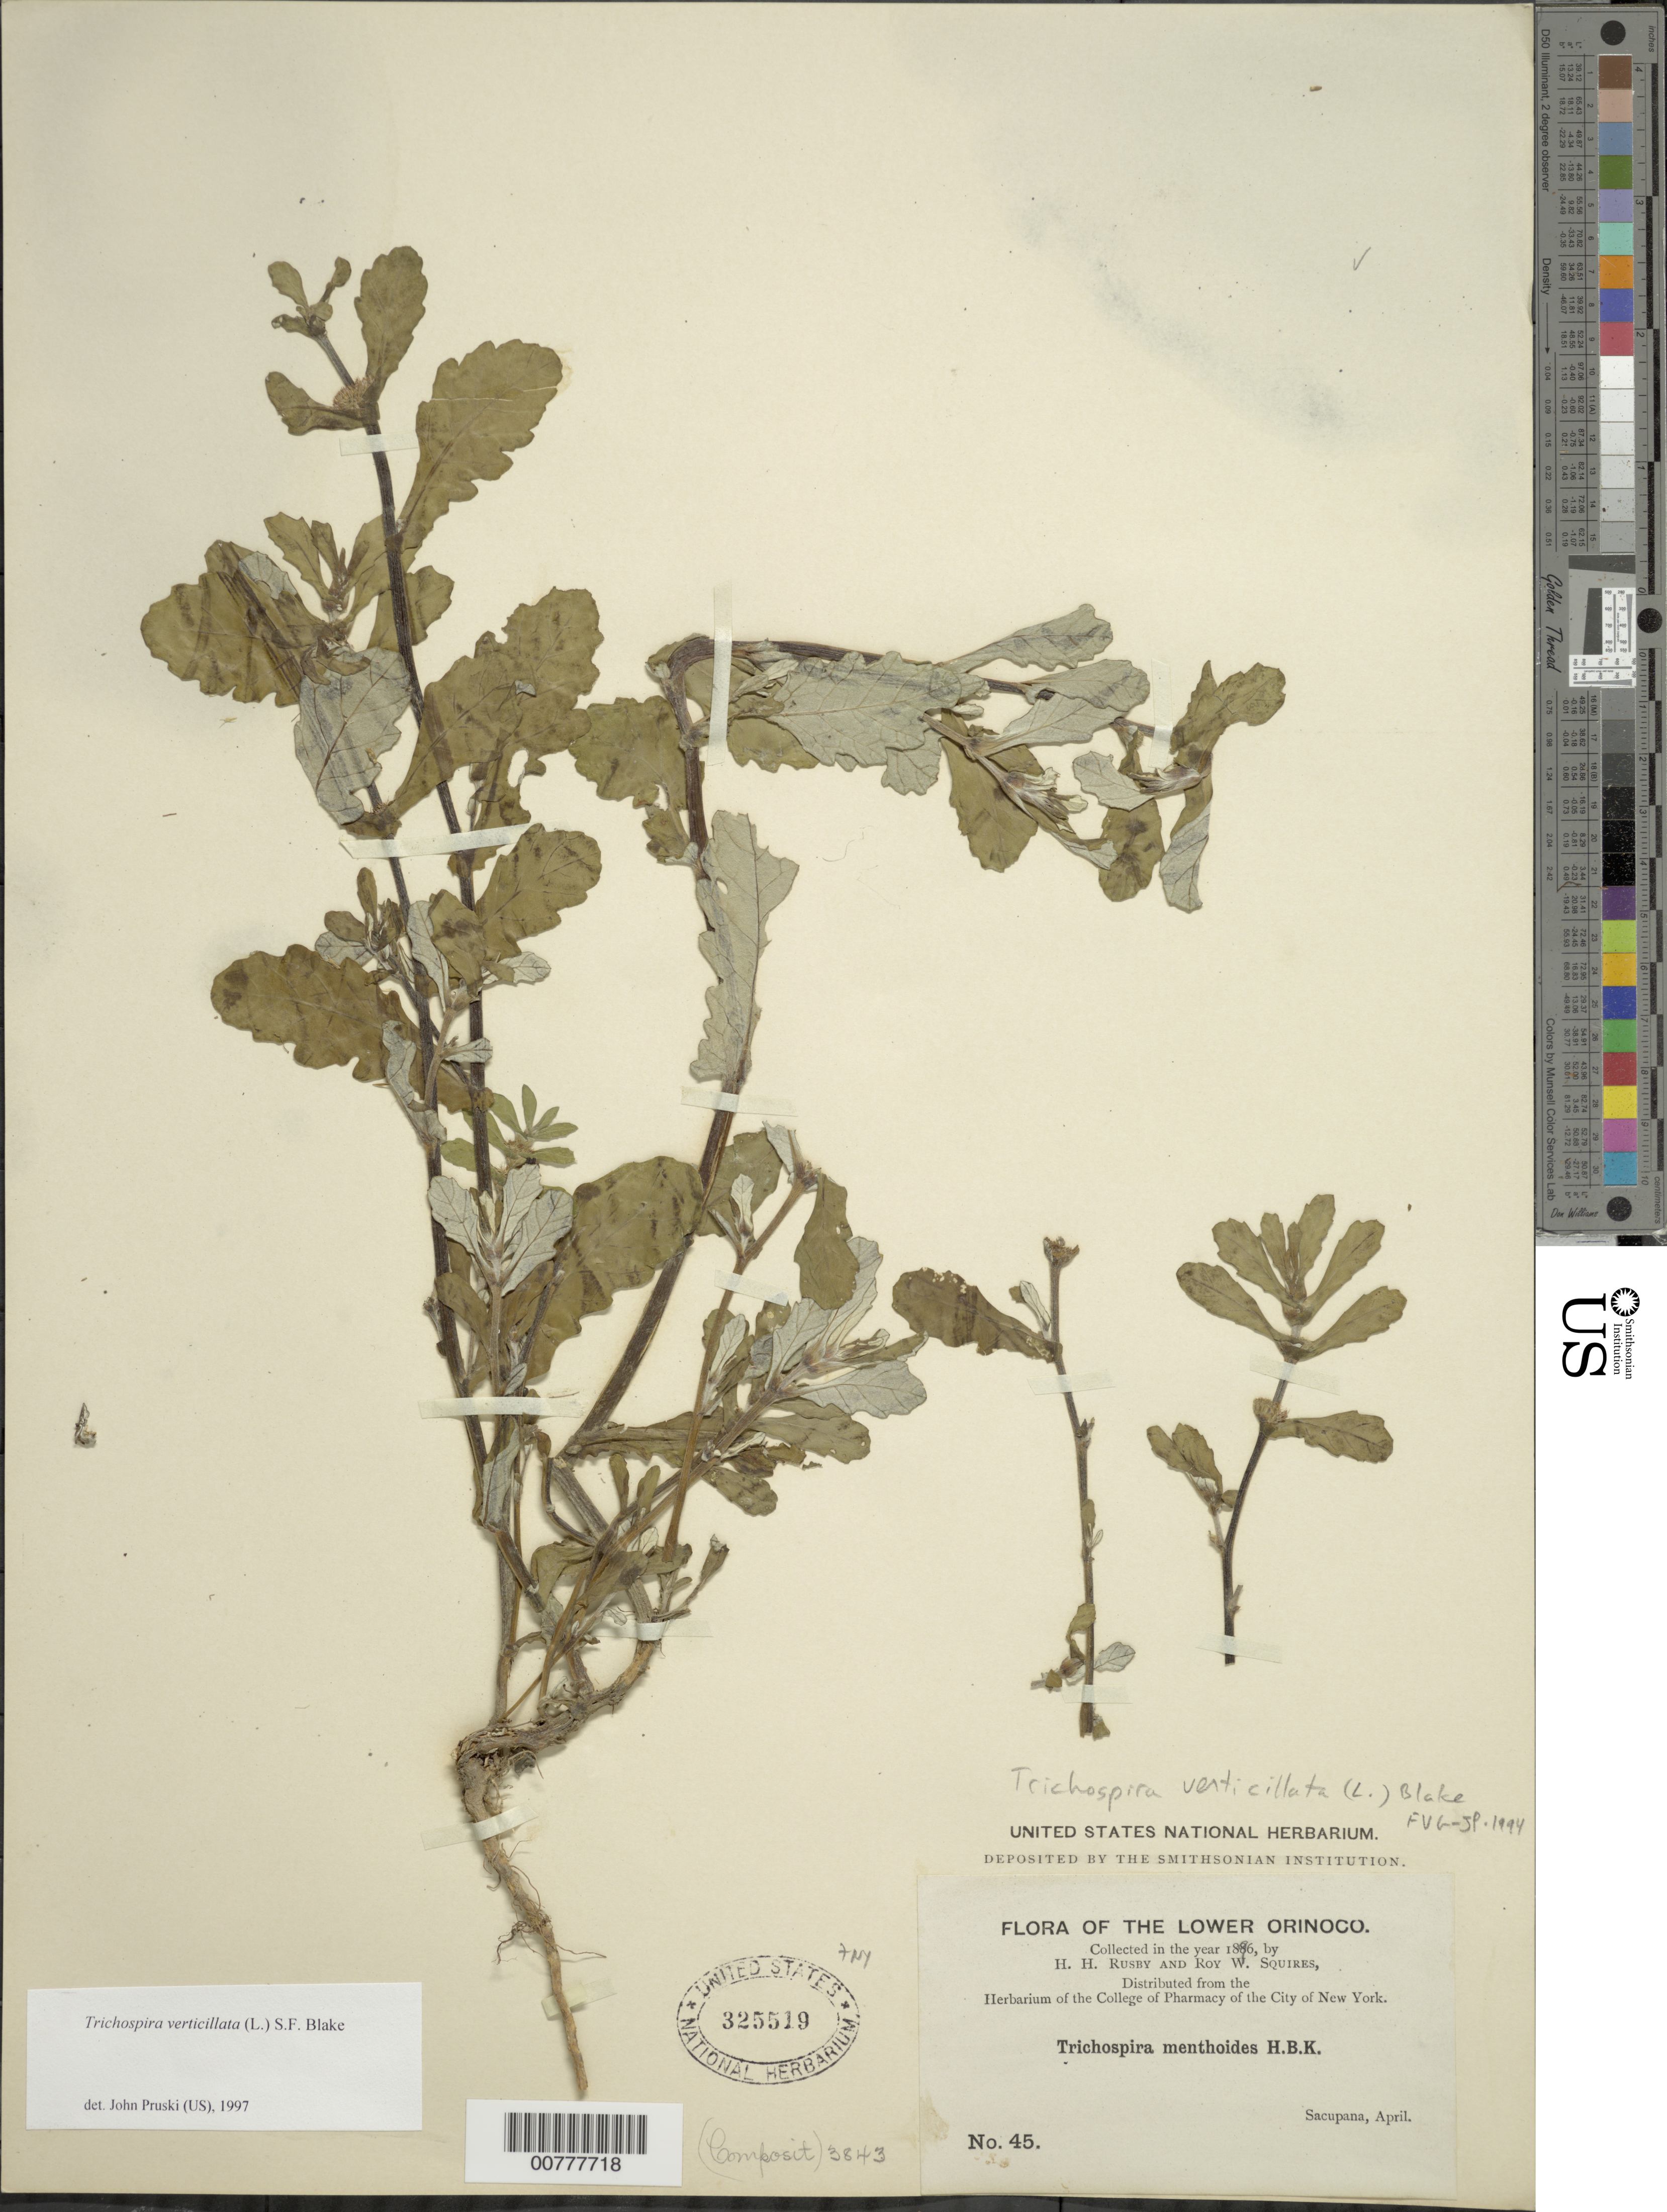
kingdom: Plantae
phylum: Tracheophyta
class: Magnoliopsida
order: Asterales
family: Asteraceae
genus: Trichospira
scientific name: Trichospira verticillata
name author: (L.) S.F. Blake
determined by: Pruski, J. F.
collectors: H. H. Rusby & R. Squires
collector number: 45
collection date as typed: April 1896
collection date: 1896-04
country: Venezuela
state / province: Delta Amacuro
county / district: Antonio Díaz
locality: Lower Orinoco, Sacupana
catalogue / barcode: US 325519